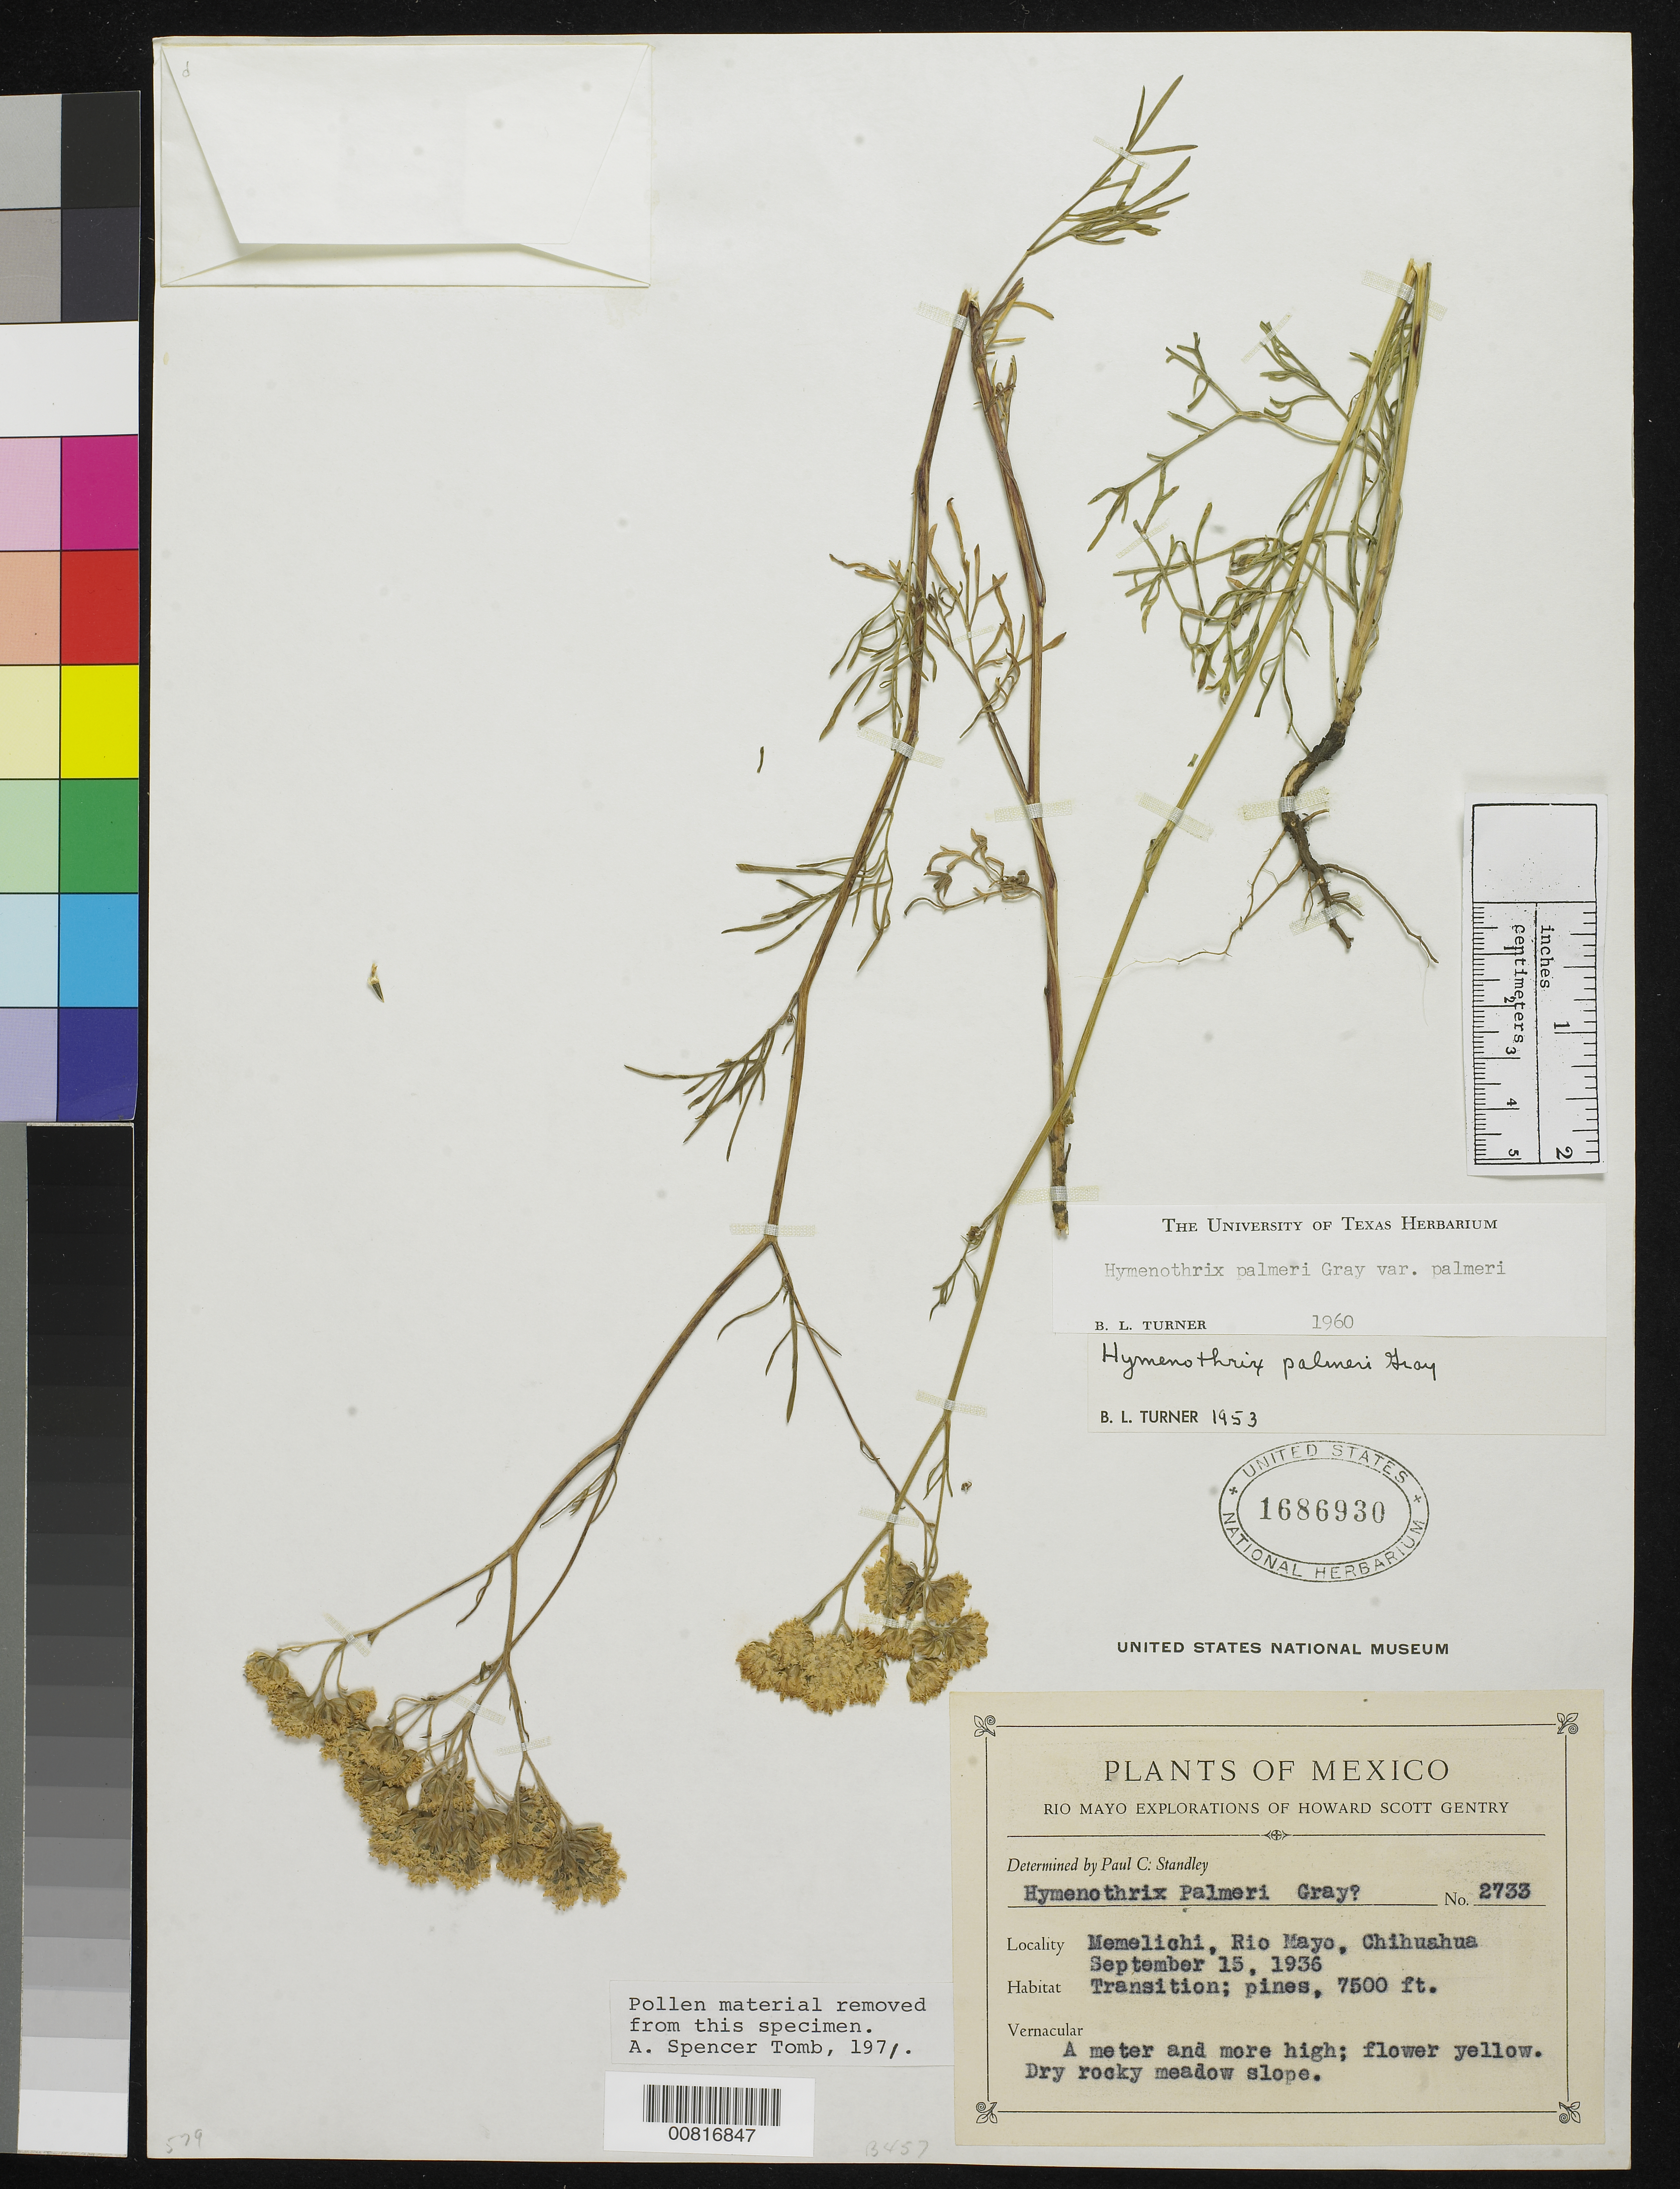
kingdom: Plantae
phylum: Tracheophyta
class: Magnoliopsida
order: Asterales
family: Asteraceae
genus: Hymenothrix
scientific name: Hymenothrix palmeri var. palmeri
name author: A. Gray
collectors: H. S. Gentry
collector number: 2733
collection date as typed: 15 Sep 1936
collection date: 1936-09-15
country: Mexico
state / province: Chihuahua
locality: Memelichi, Rio Mayo, Chihuahua.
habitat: Dry rocky meadow slope. Transition; Pines.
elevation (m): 2286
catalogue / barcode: US 1686930